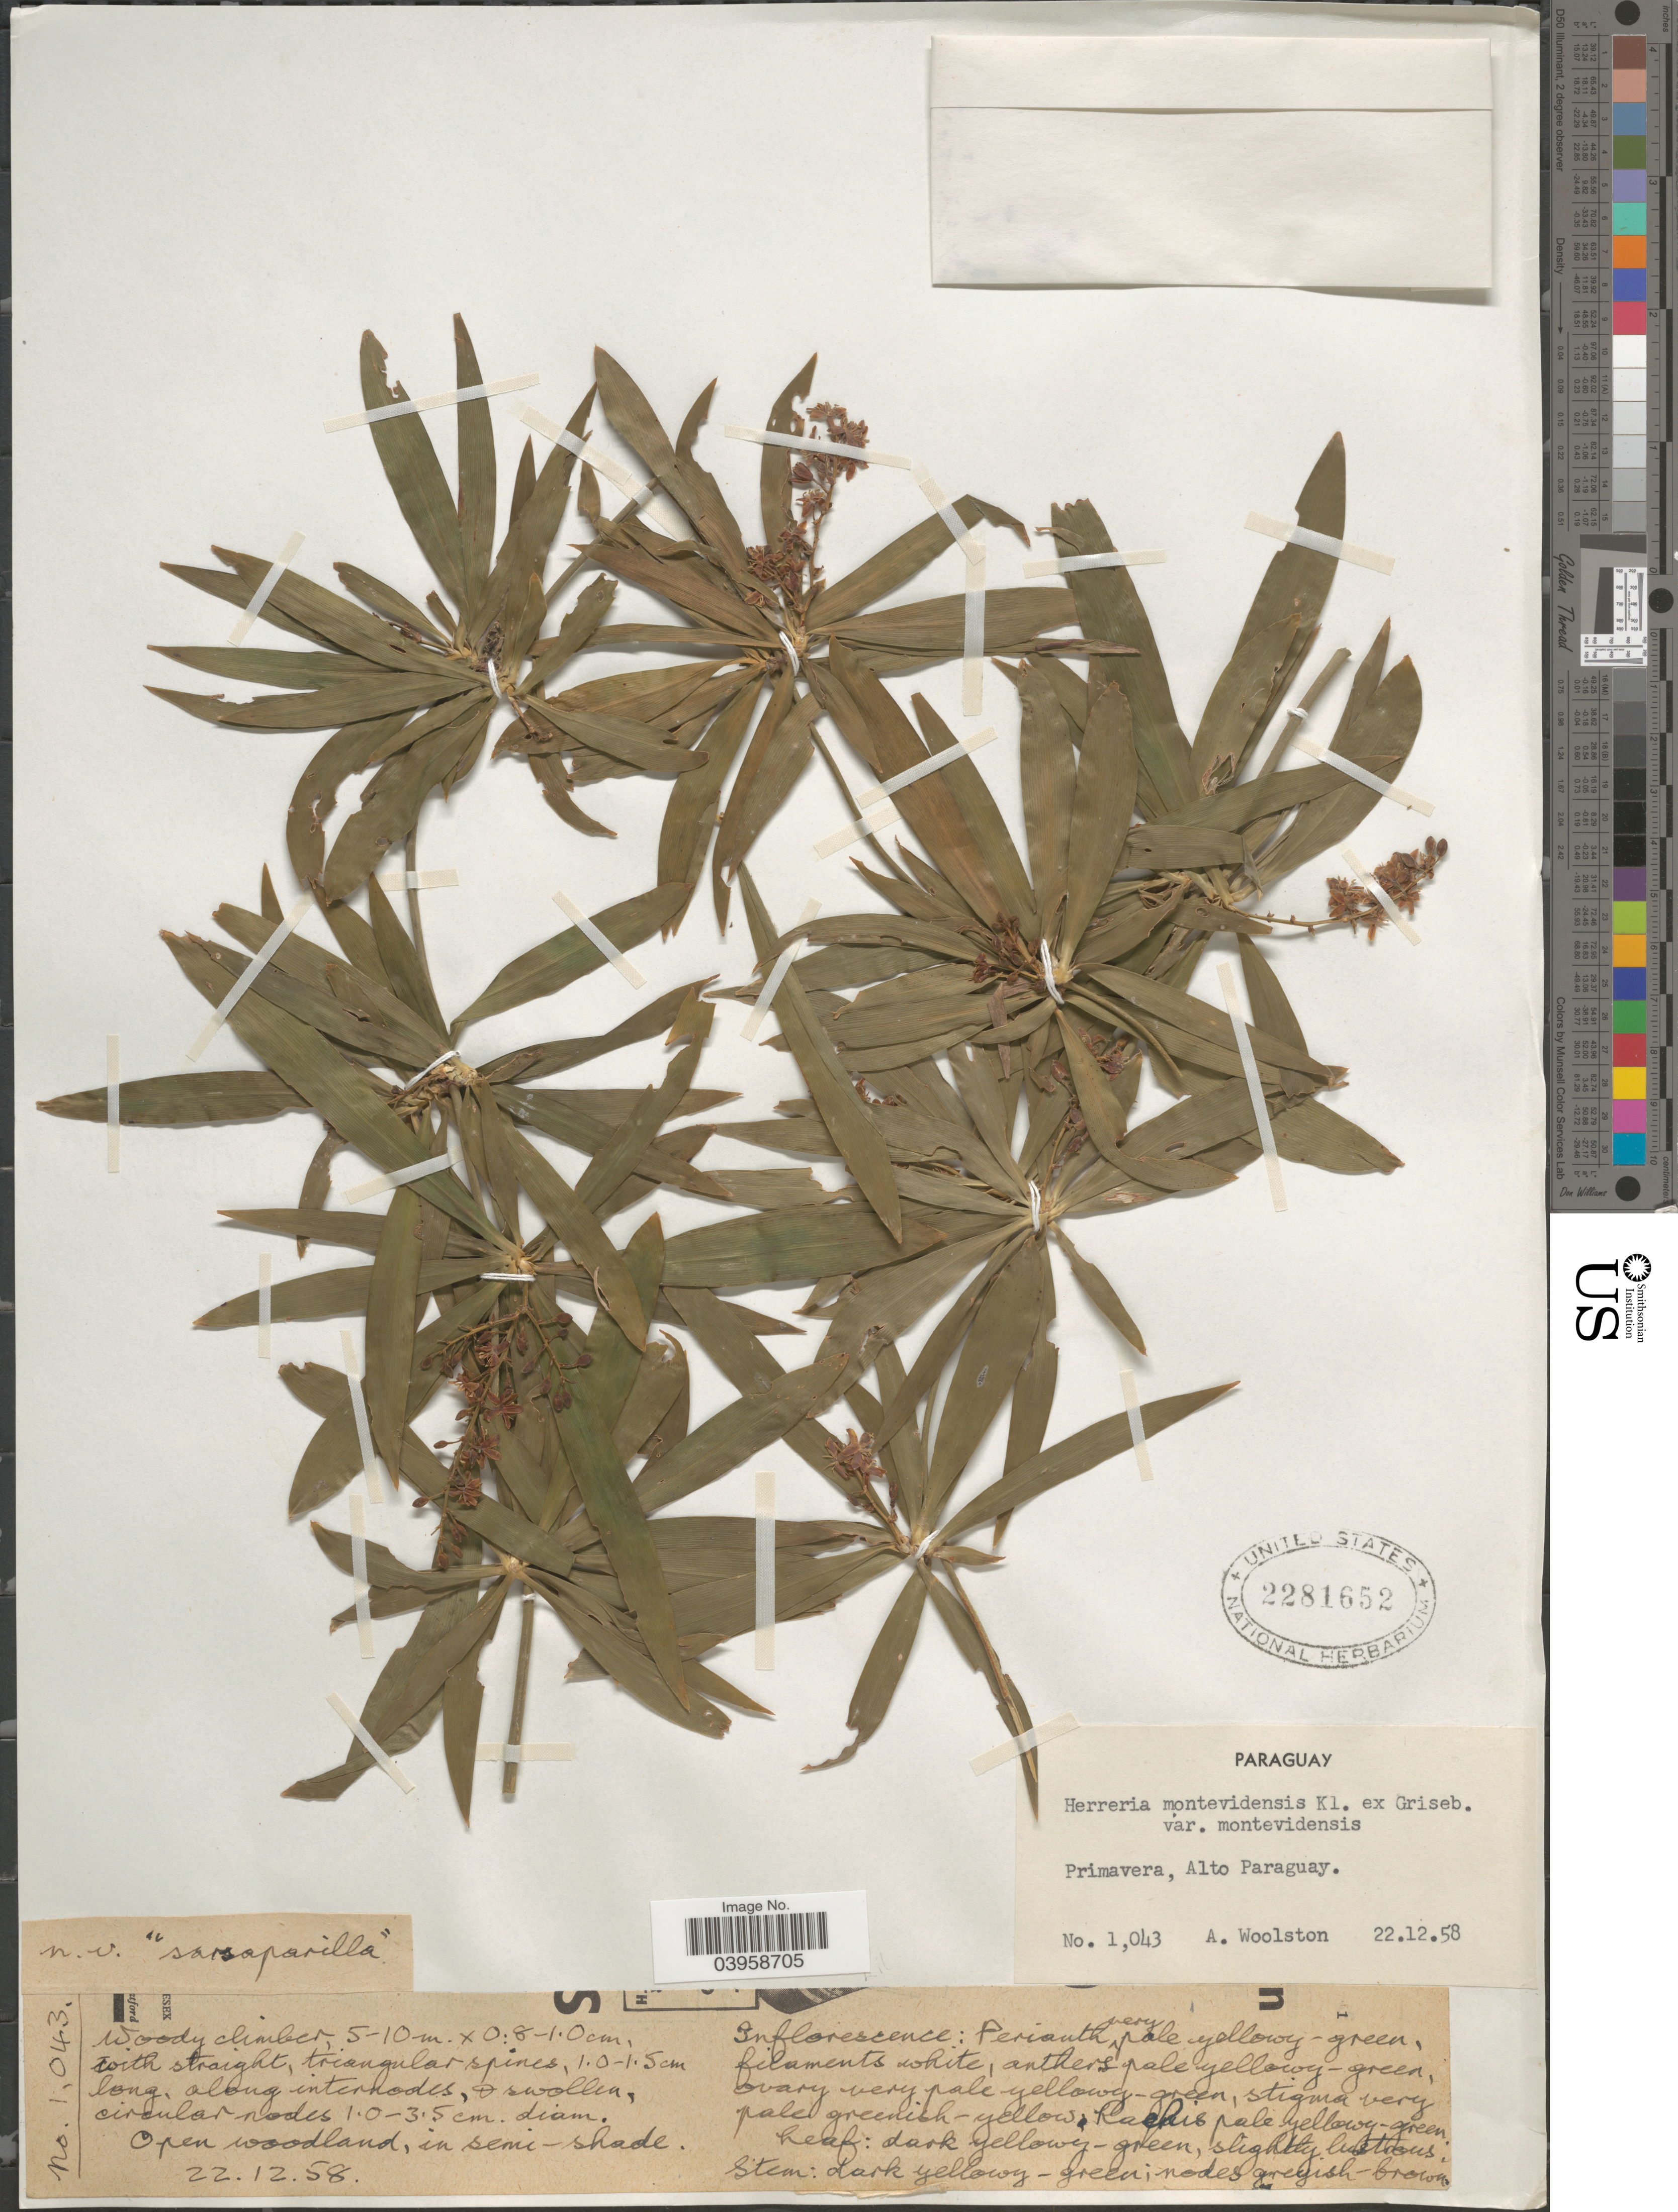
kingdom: Plantae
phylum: Tracheophyta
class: Liliopsida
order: Asparagales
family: Asparagaceae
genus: Herreria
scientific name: Herreria montevidensis var. montevidensis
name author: Klotzsch ex Griseb.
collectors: A. Woolston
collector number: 1043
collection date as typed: Transcribed d/m/y: 22/12/58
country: Paraguay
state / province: Alto Paraguay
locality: Primavera.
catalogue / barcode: US 2281652